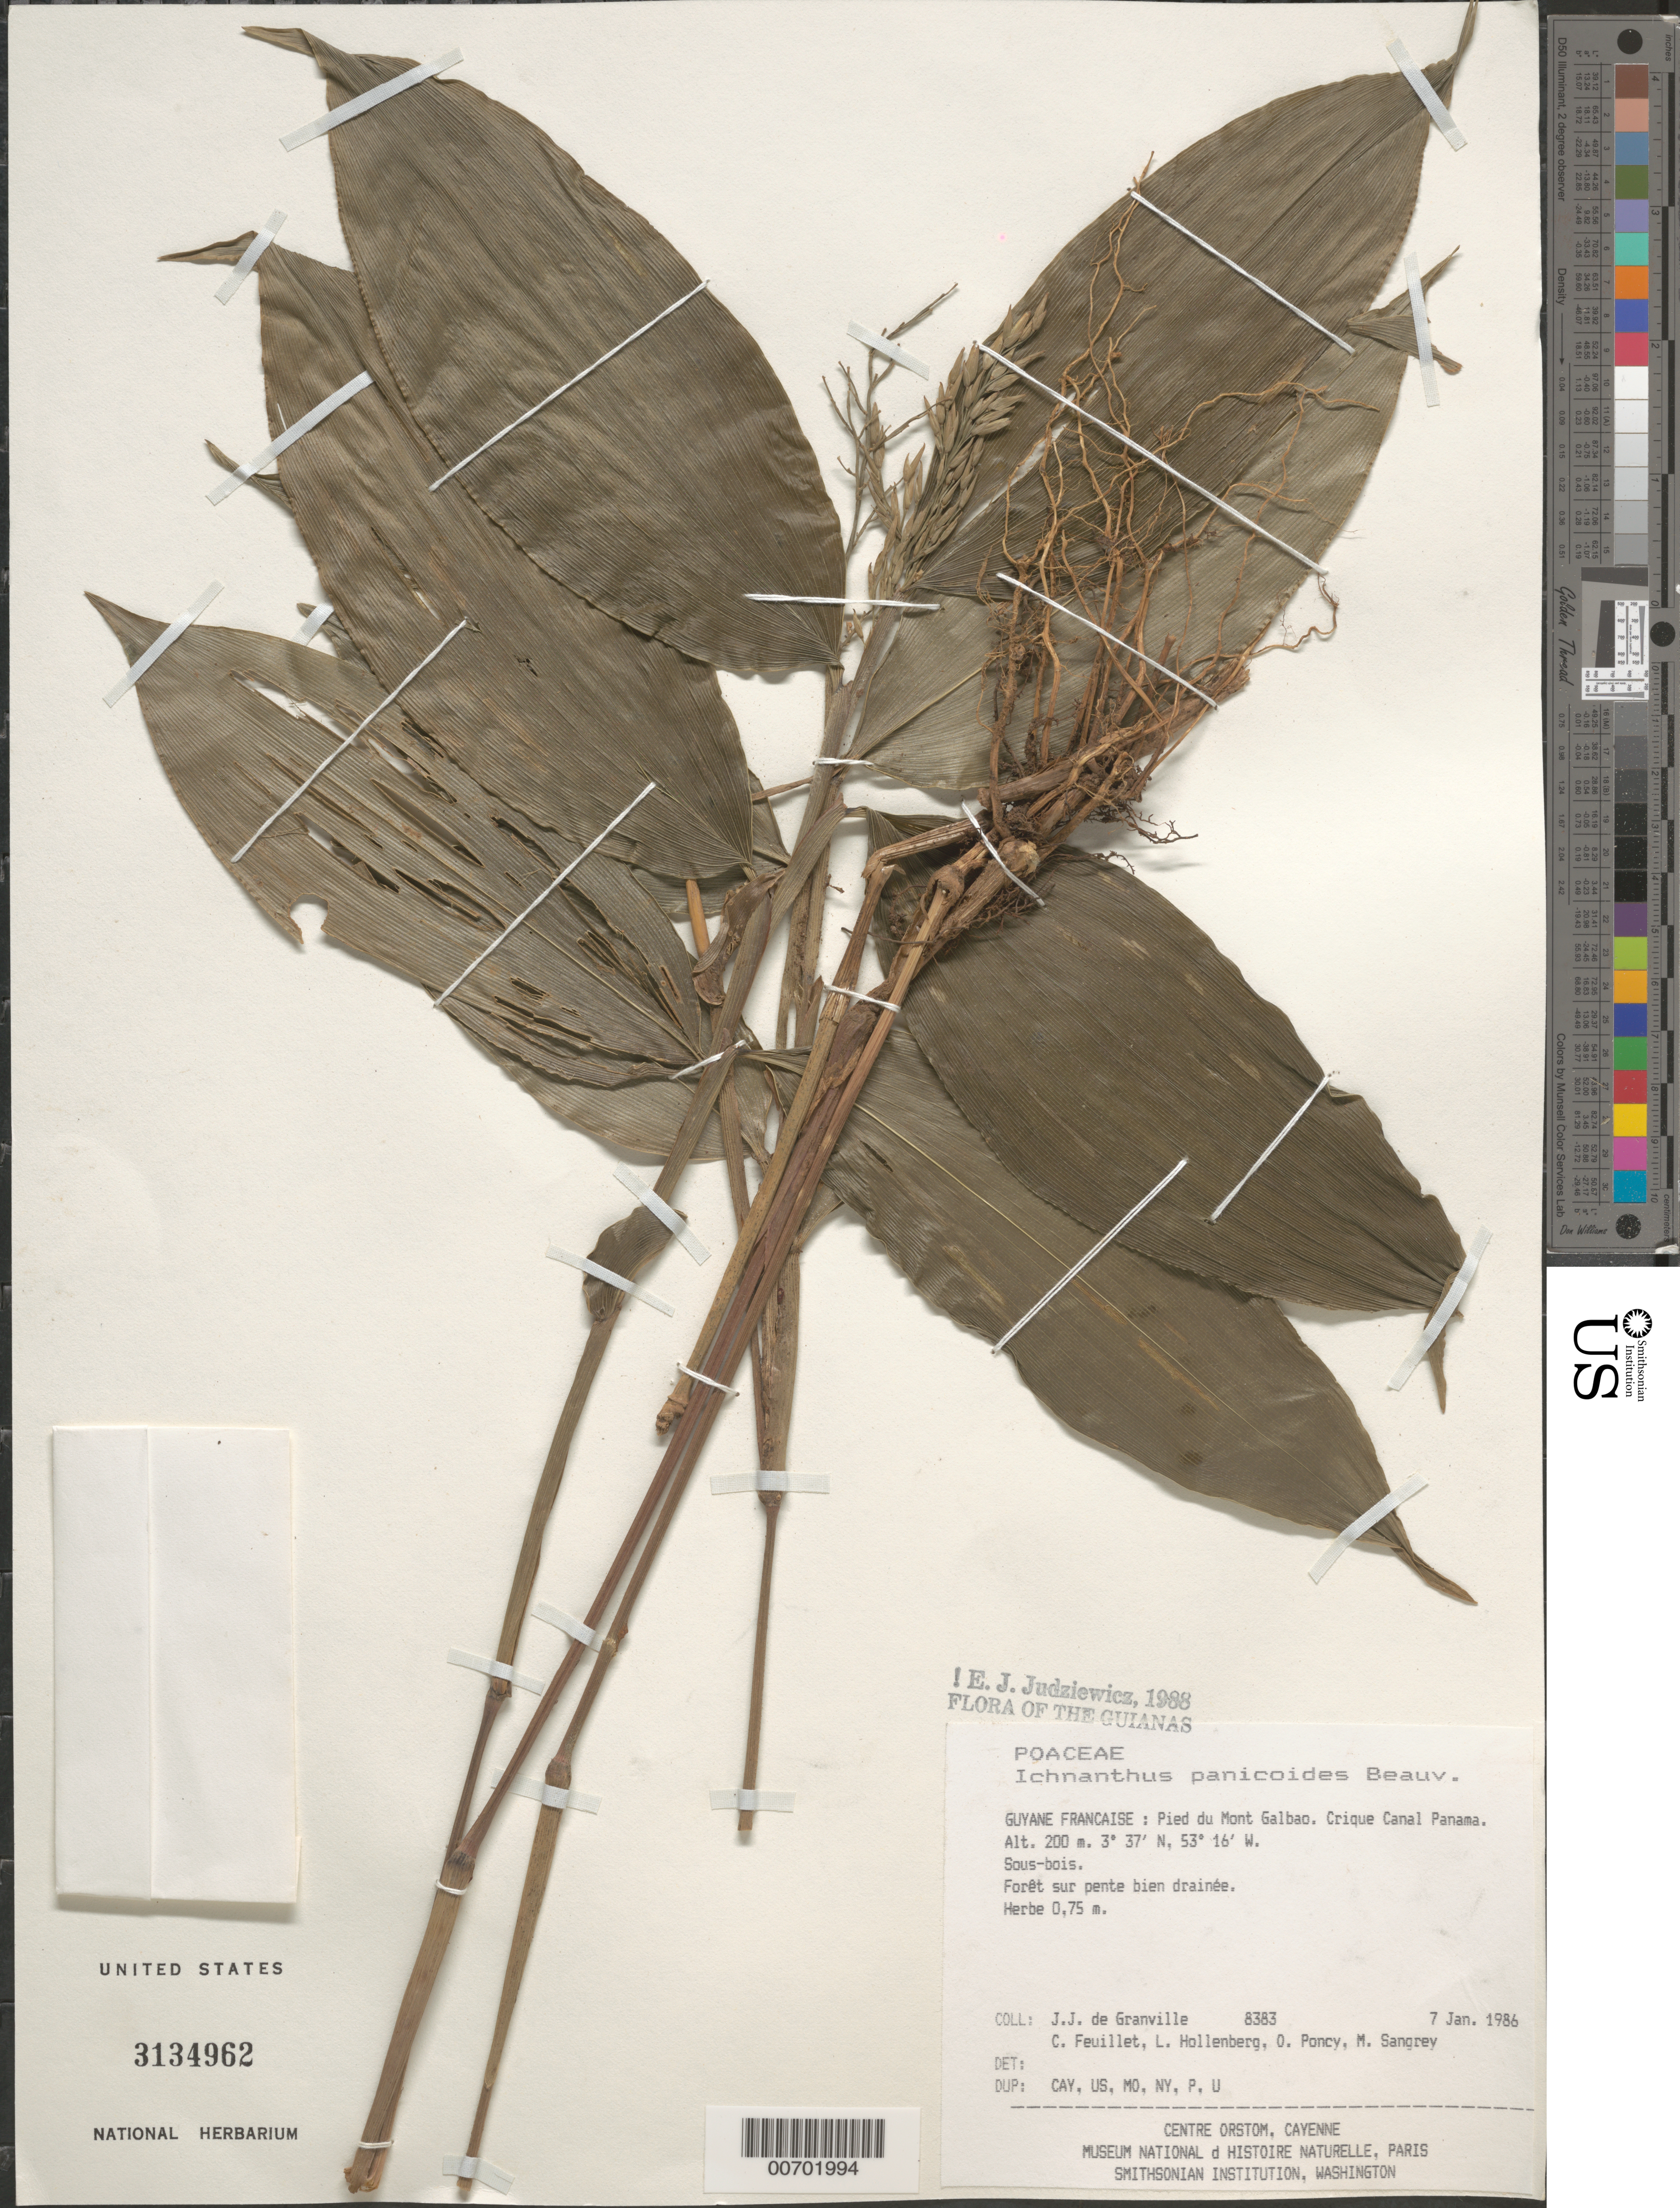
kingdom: Plantae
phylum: Tracheophyta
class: Liliopsida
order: Poales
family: Poaceae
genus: Ichnanthus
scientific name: Ichnanthus panicoides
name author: P. Beauv.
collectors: J.-J. de Granville, C. Feuillet, L. Hollenberg, O. Poncy & M. S. Sangrey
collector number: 8383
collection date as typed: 7-Jan-86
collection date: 1986-01-07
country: French Guiana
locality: Pied du Mont Galbao. Crique Canal Panama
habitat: Sous-bois; forêt sur pent bien drainée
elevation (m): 200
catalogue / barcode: US 3134962